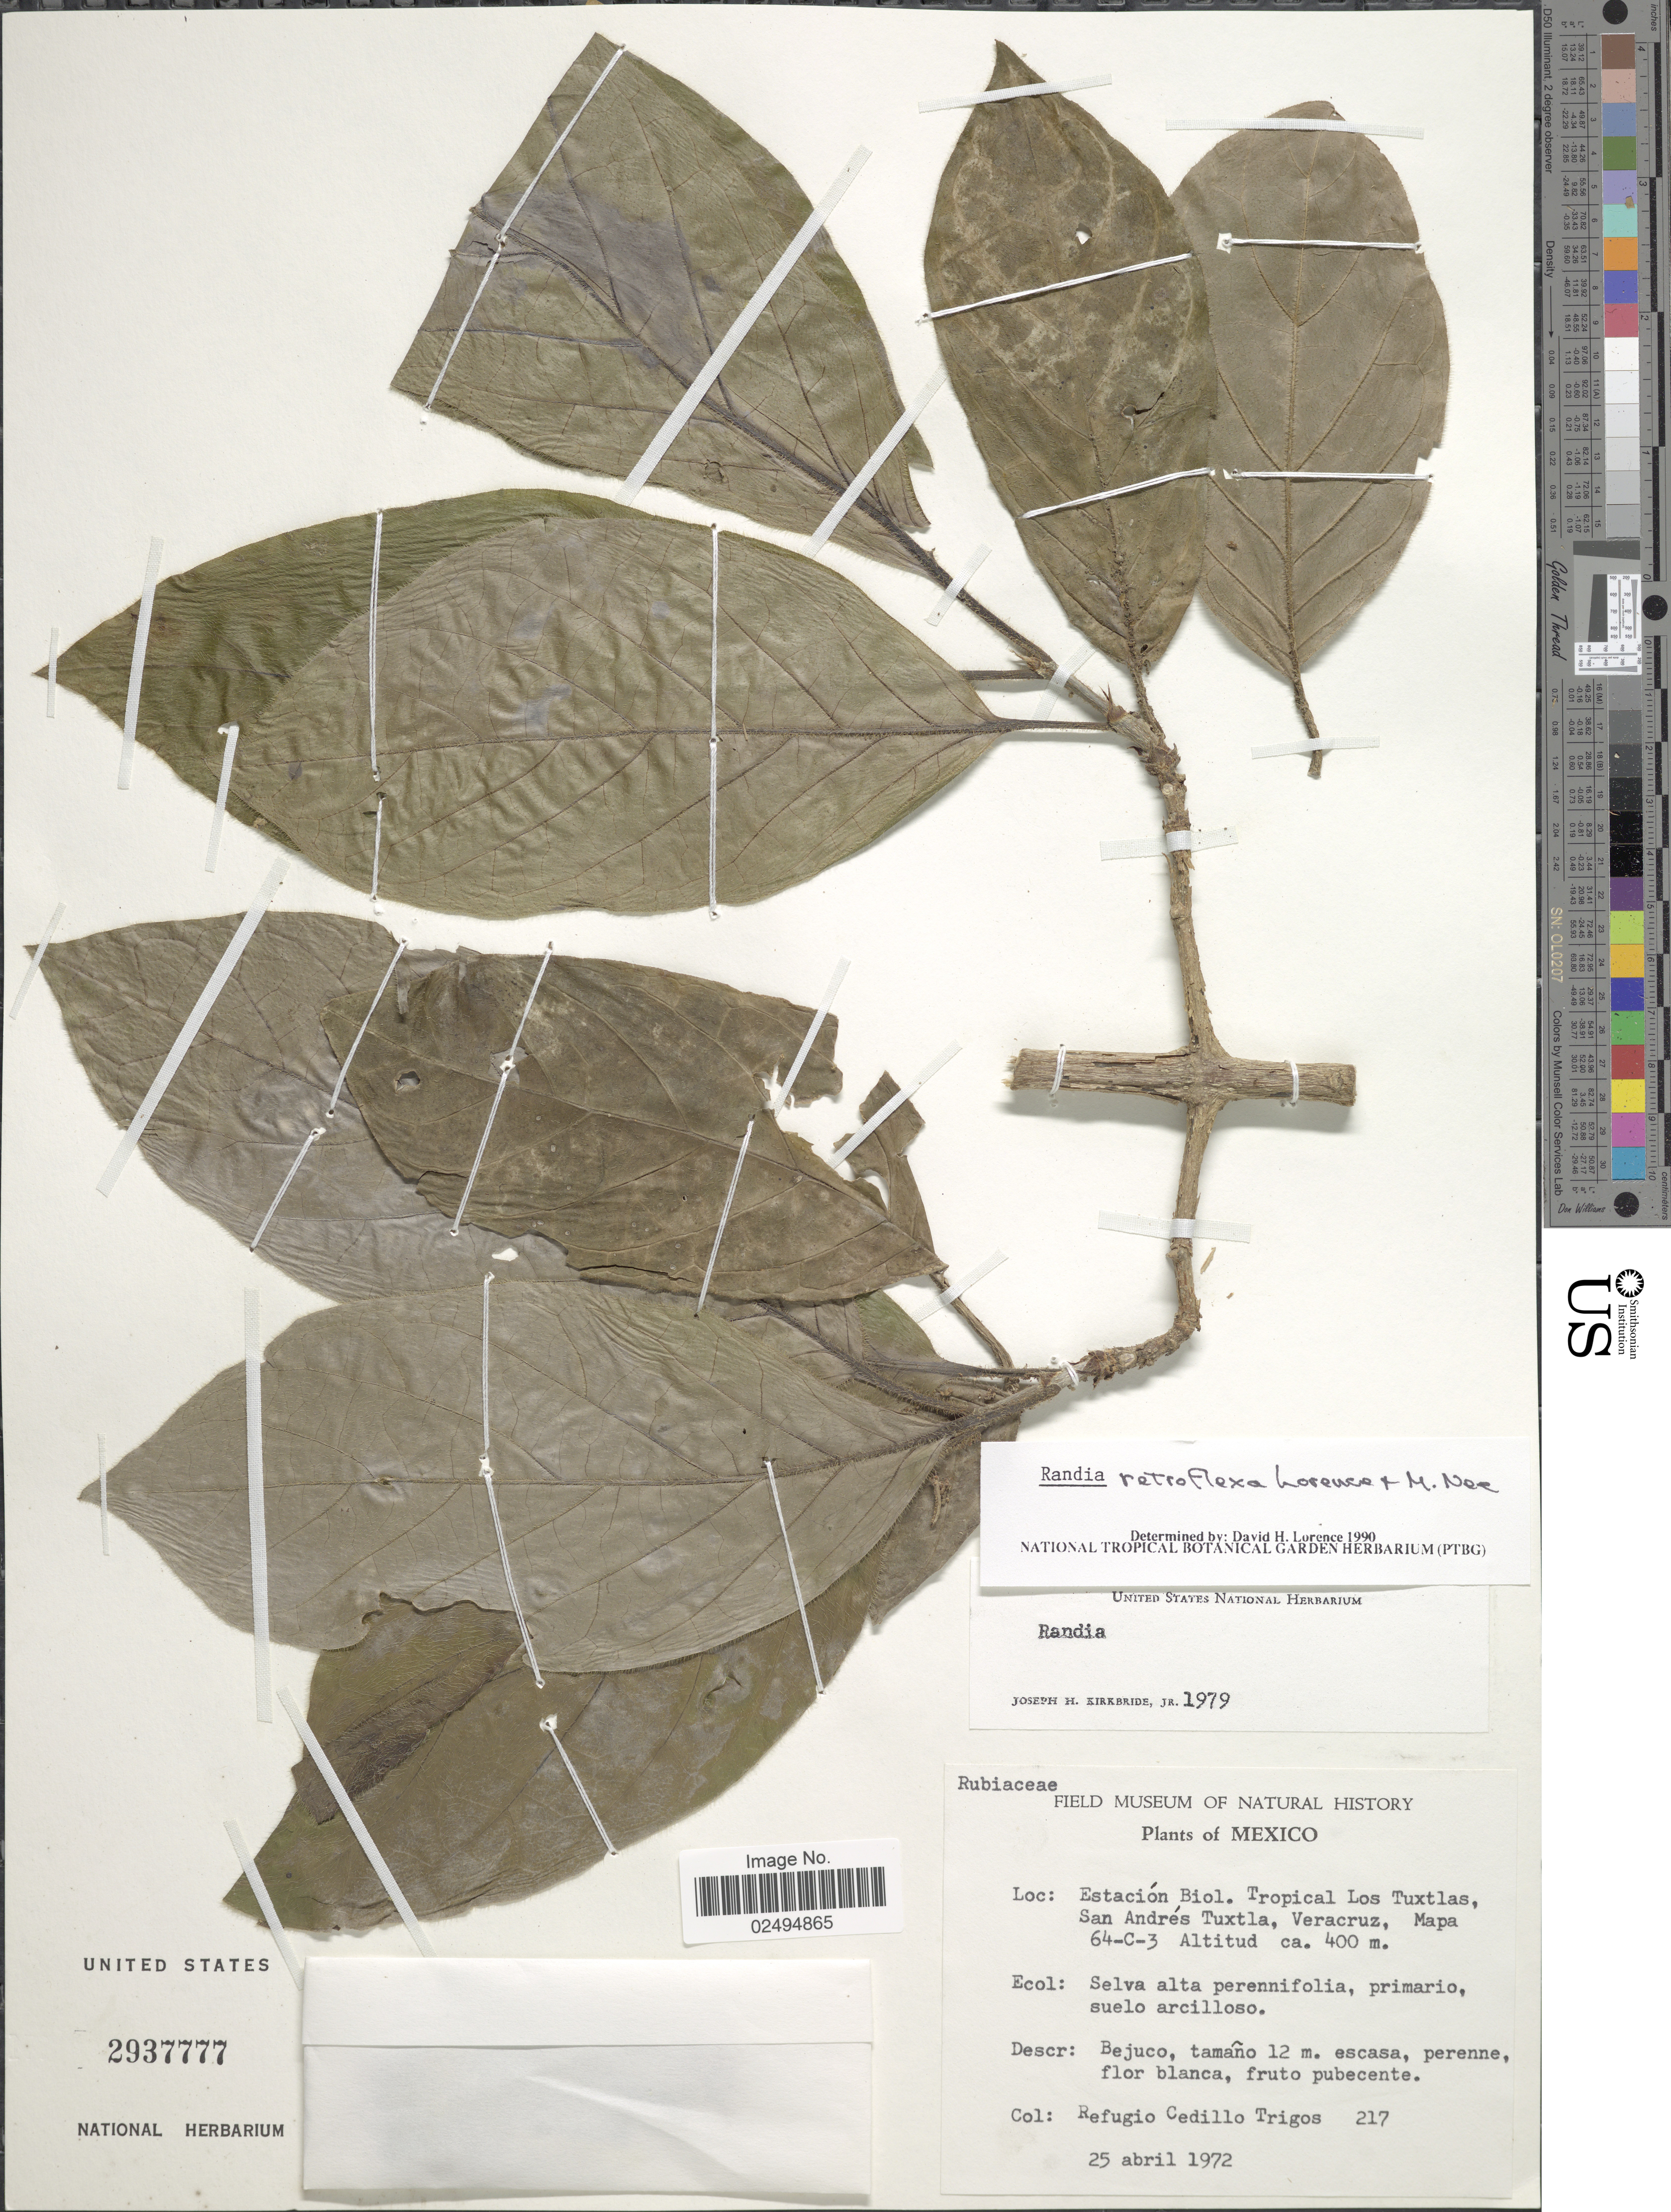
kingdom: Plantae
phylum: Tracheophyta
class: Magnoliopsida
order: Gentianales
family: Rubiaceae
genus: Randia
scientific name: Randia retroflexa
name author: Lorence & M. Nee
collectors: R. CedilloT.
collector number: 217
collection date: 1972-04-25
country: Mexico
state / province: Veracruz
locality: Estacion Biol. Tropical Los Tuxtlas, San Andres Tuxtla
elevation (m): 400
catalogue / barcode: US 2937777